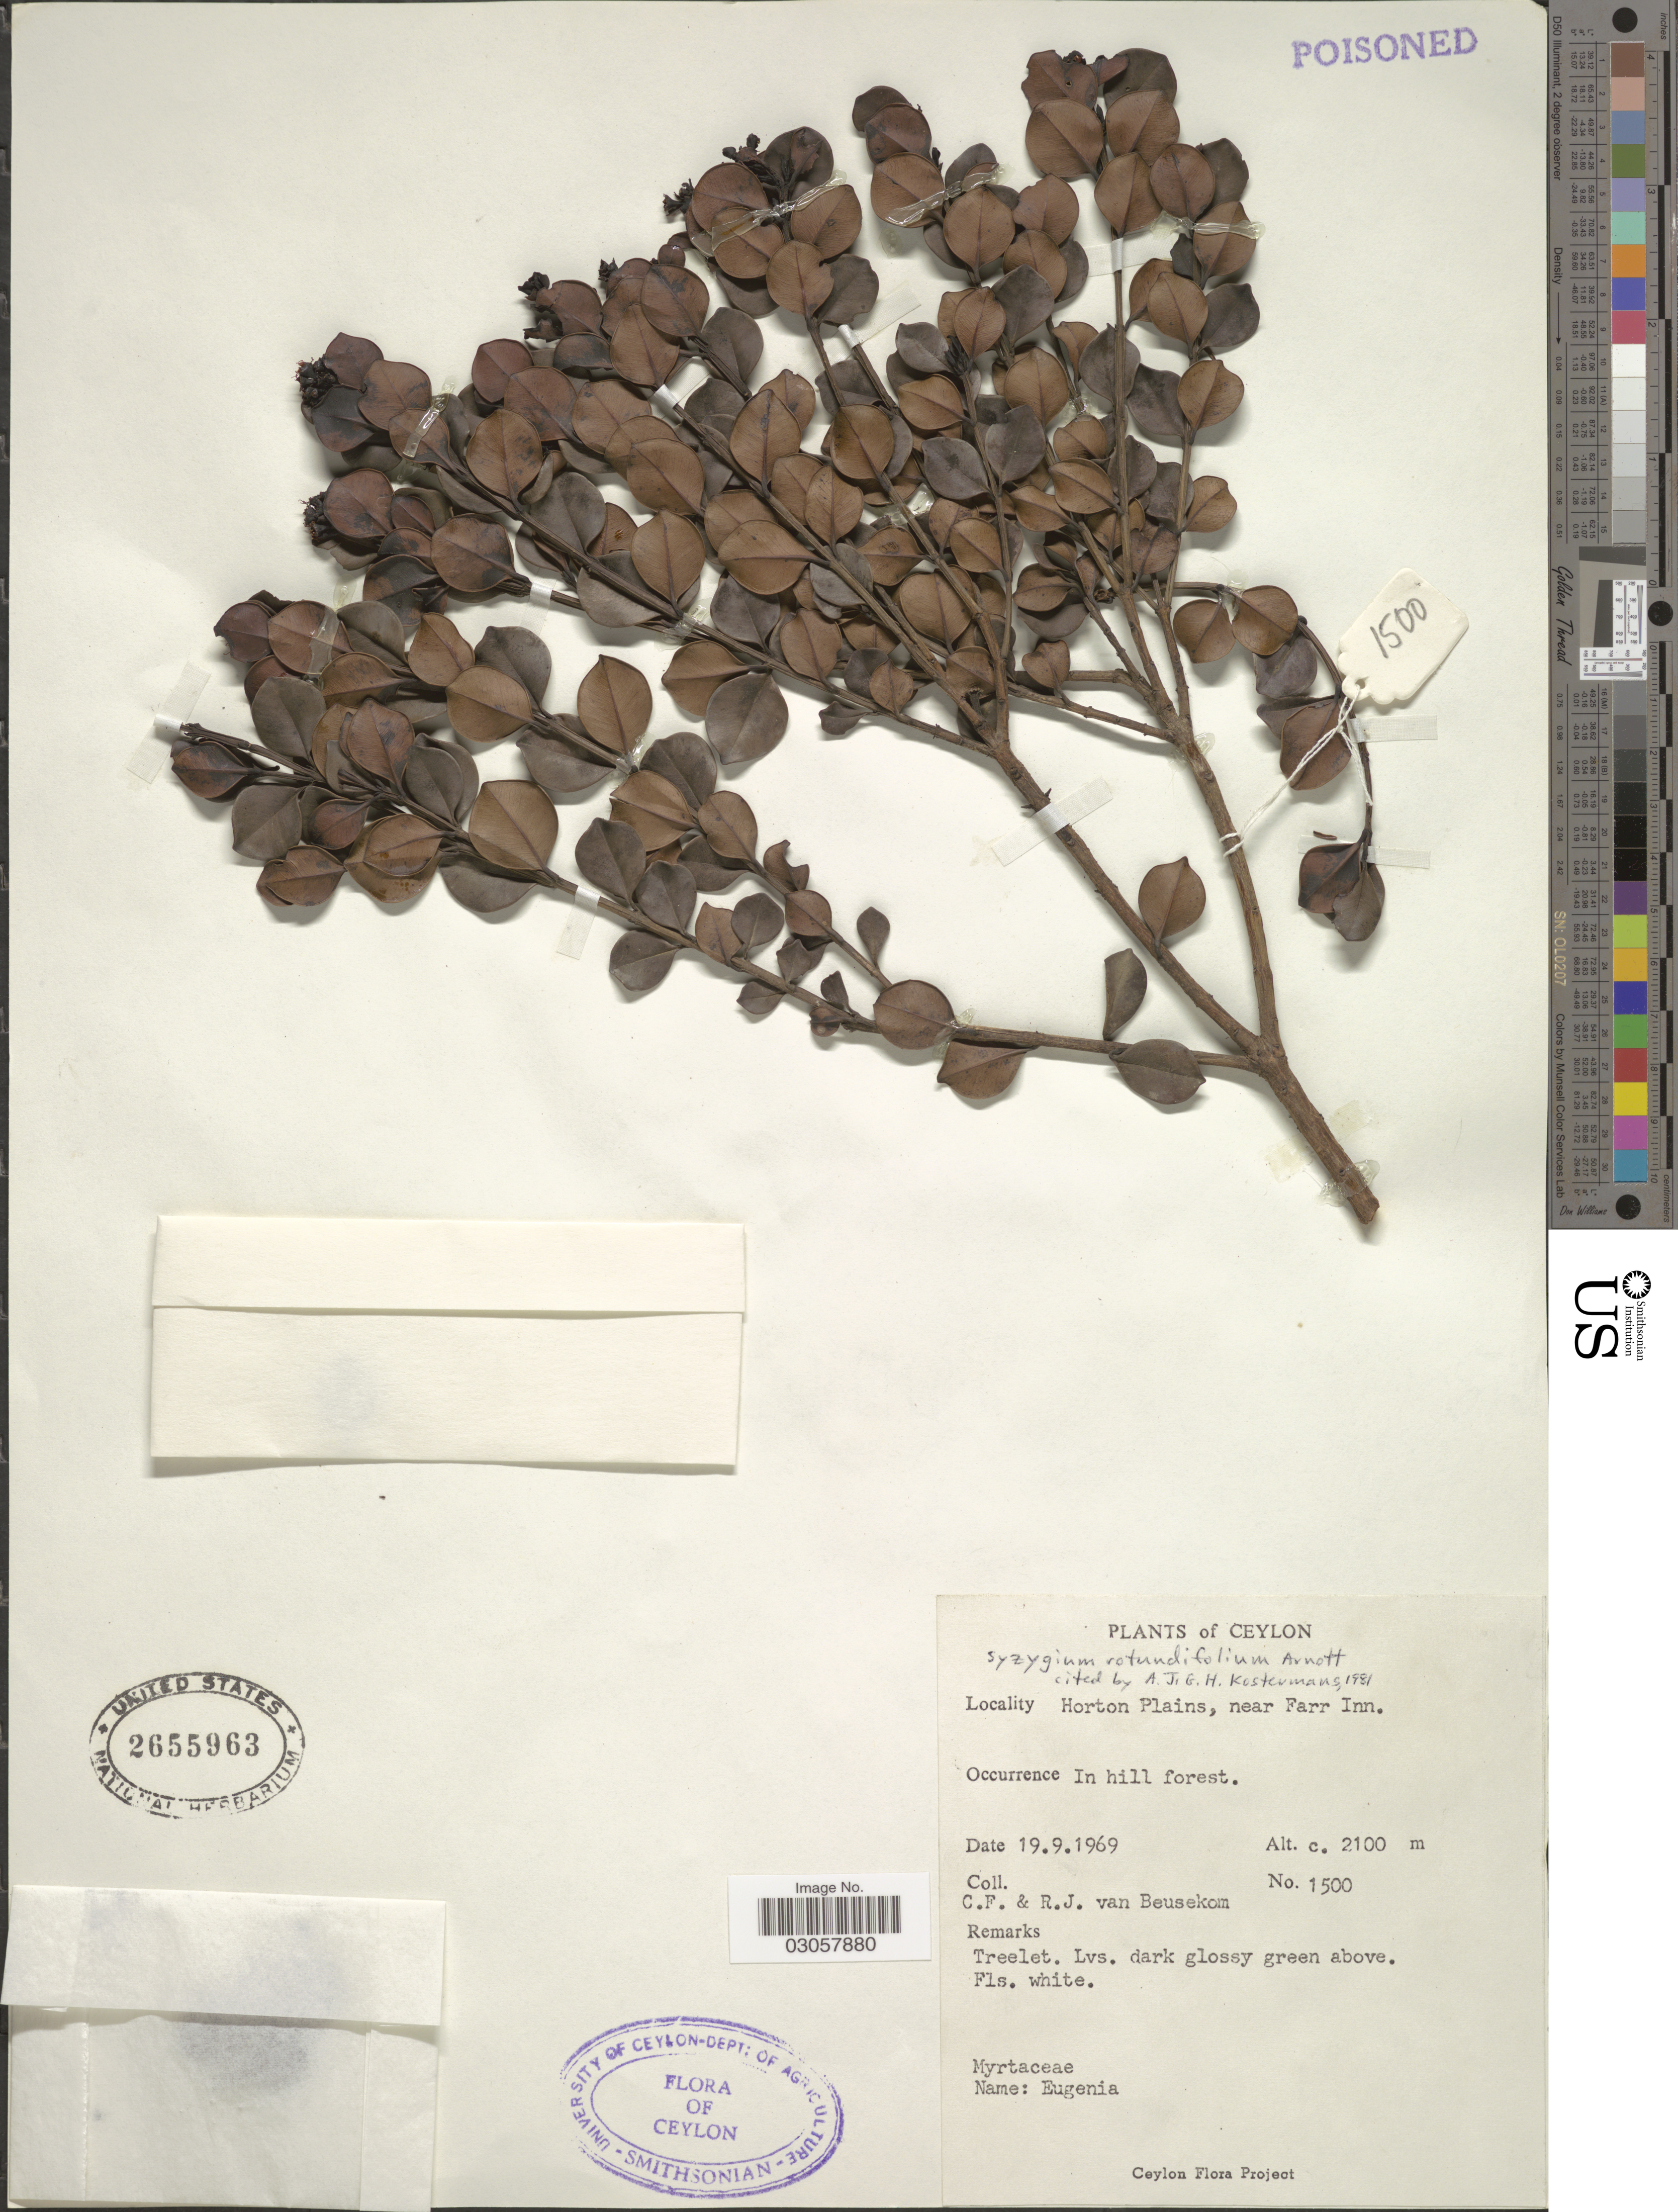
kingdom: Plantae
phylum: Tracheophyta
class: Magnoliopsida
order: Myrtales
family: Myrtaceae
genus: Syzygium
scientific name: Syzygium rotundifolium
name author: Arn.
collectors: C. F. Beusekom & R. Beusekom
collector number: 1500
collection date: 1969-09-19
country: Sri Lanka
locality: Ceylon. Horton Plains, near Farr Inn.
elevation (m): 2100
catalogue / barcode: US 2655963